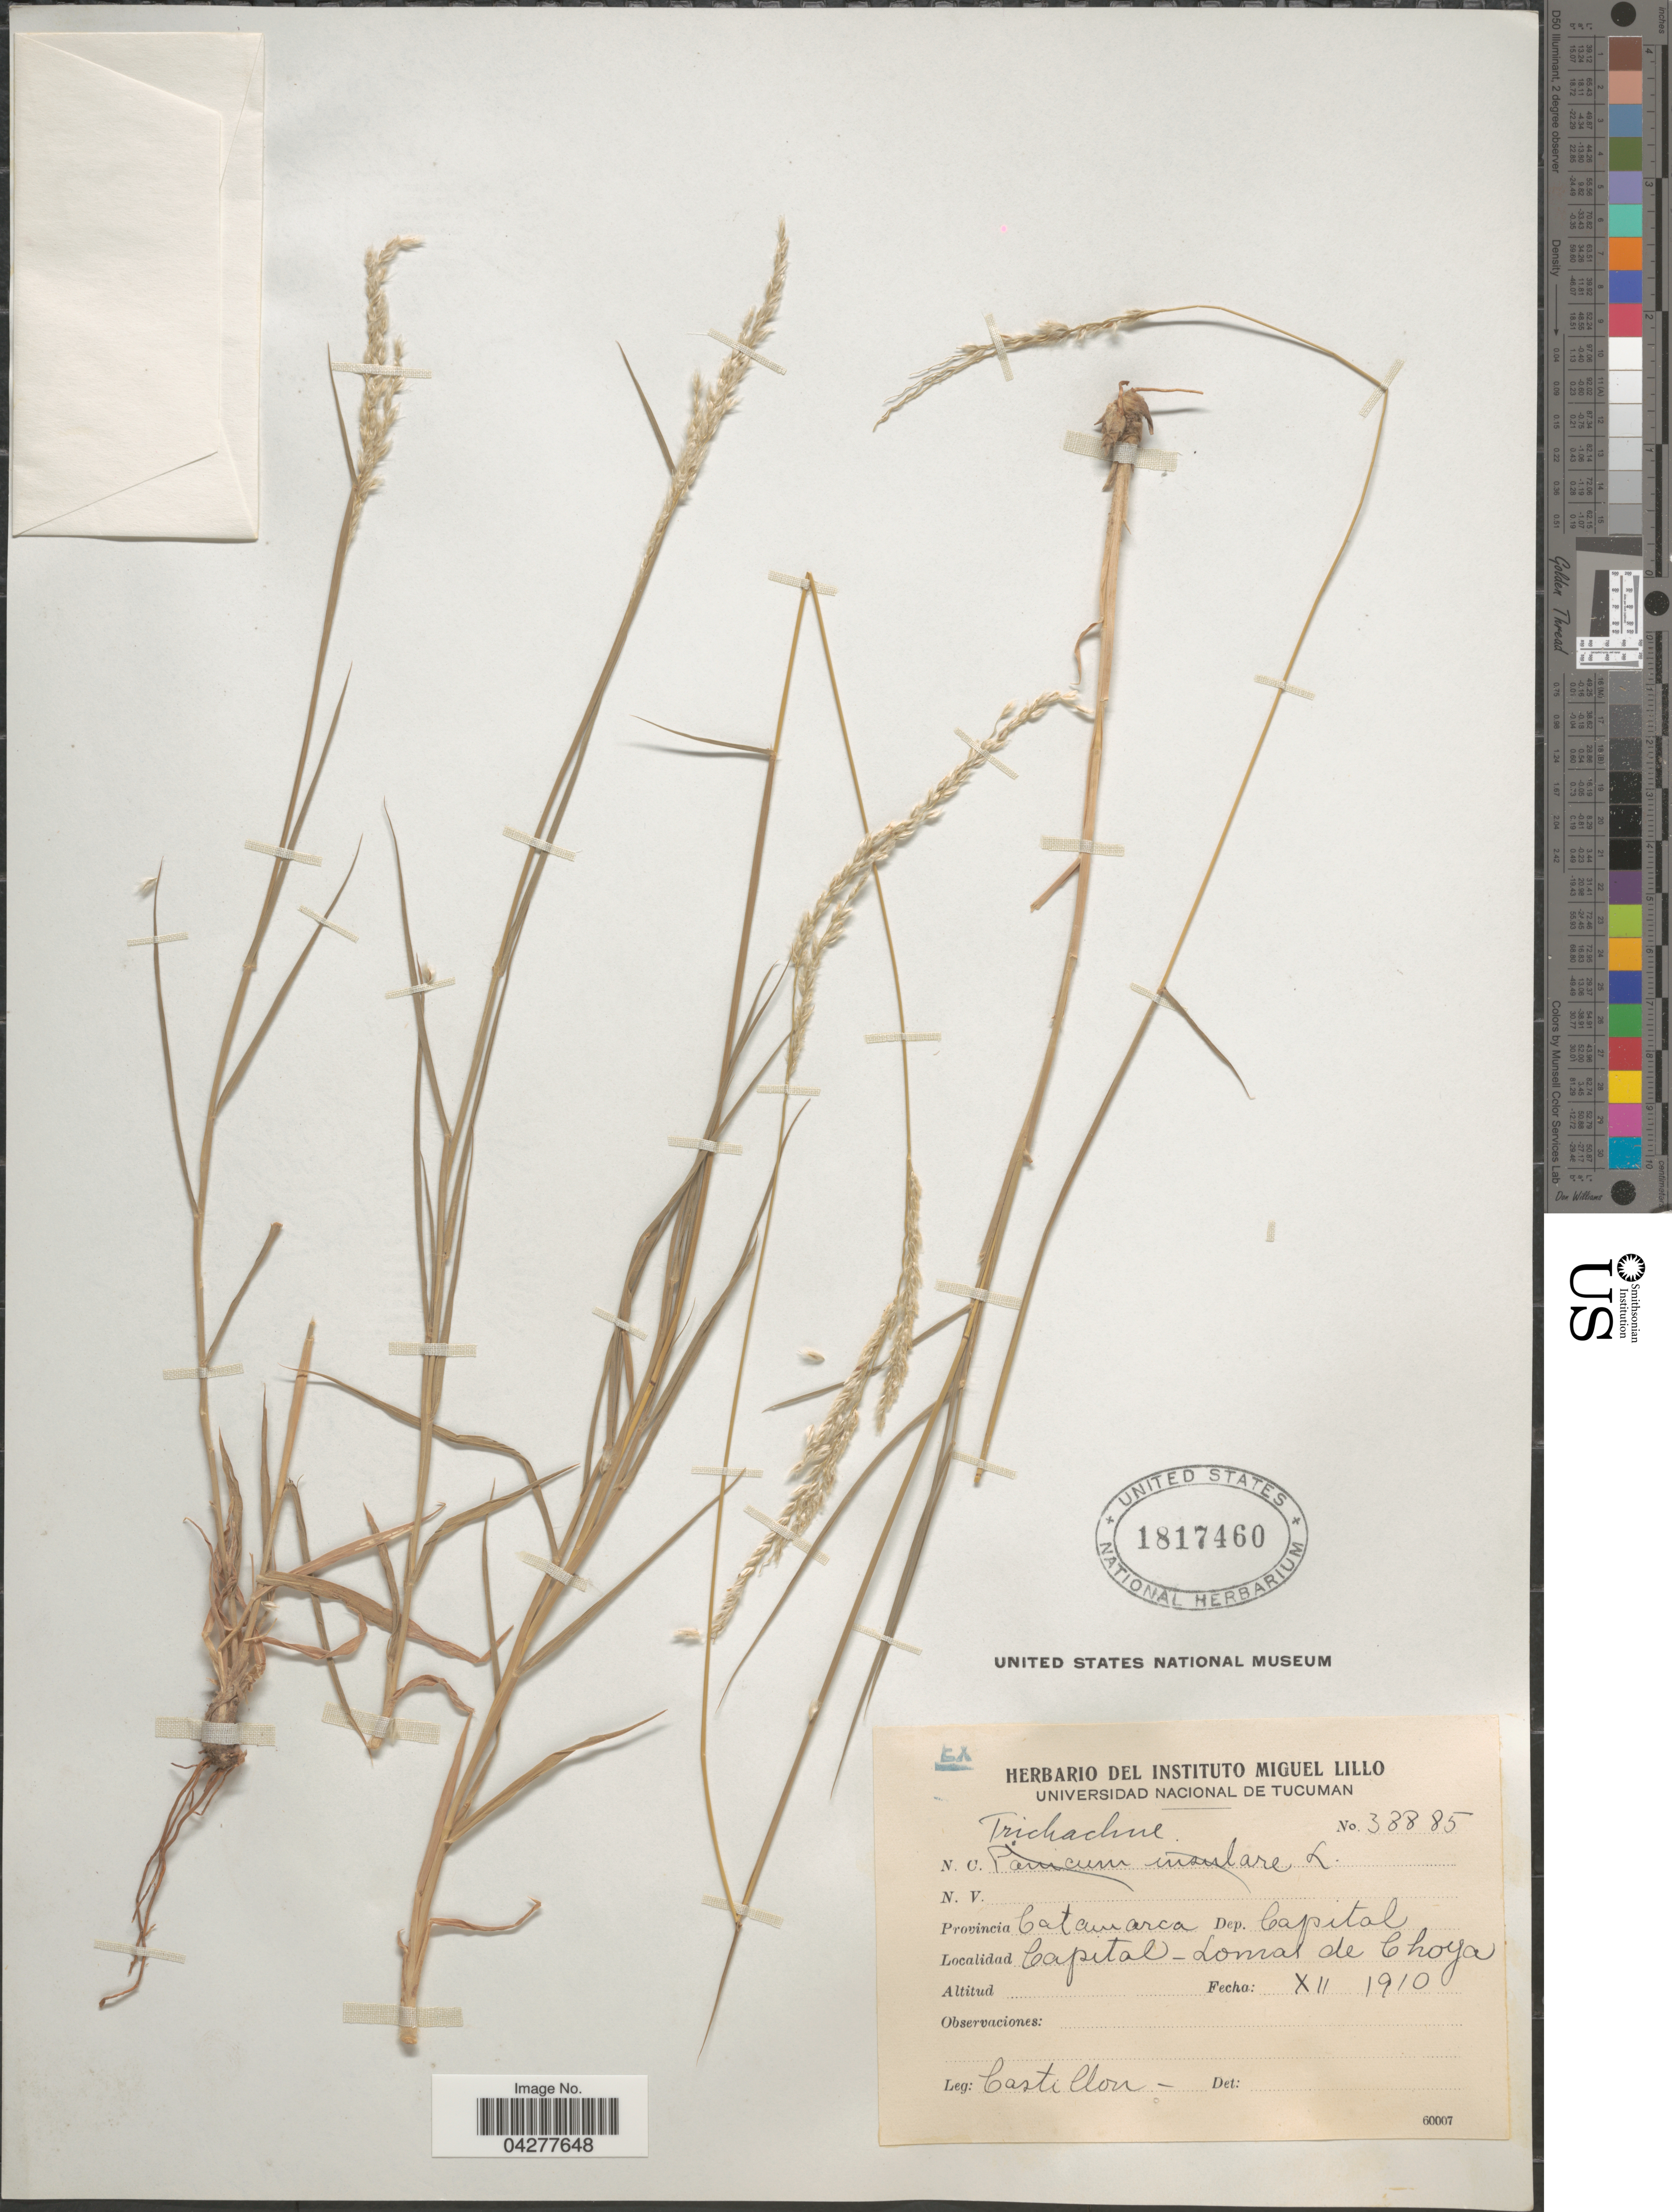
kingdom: Plantae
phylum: Tracheophyta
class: Liliopsida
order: Poales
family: Poaceae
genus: Digitaria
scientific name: Digitaria sp.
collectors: Castillon, --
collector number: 38885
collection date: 1910-12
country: Argentina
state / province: Catamarca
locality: Dep. Capital. Capital-Lomas de Choya.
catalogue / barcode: US 1817460